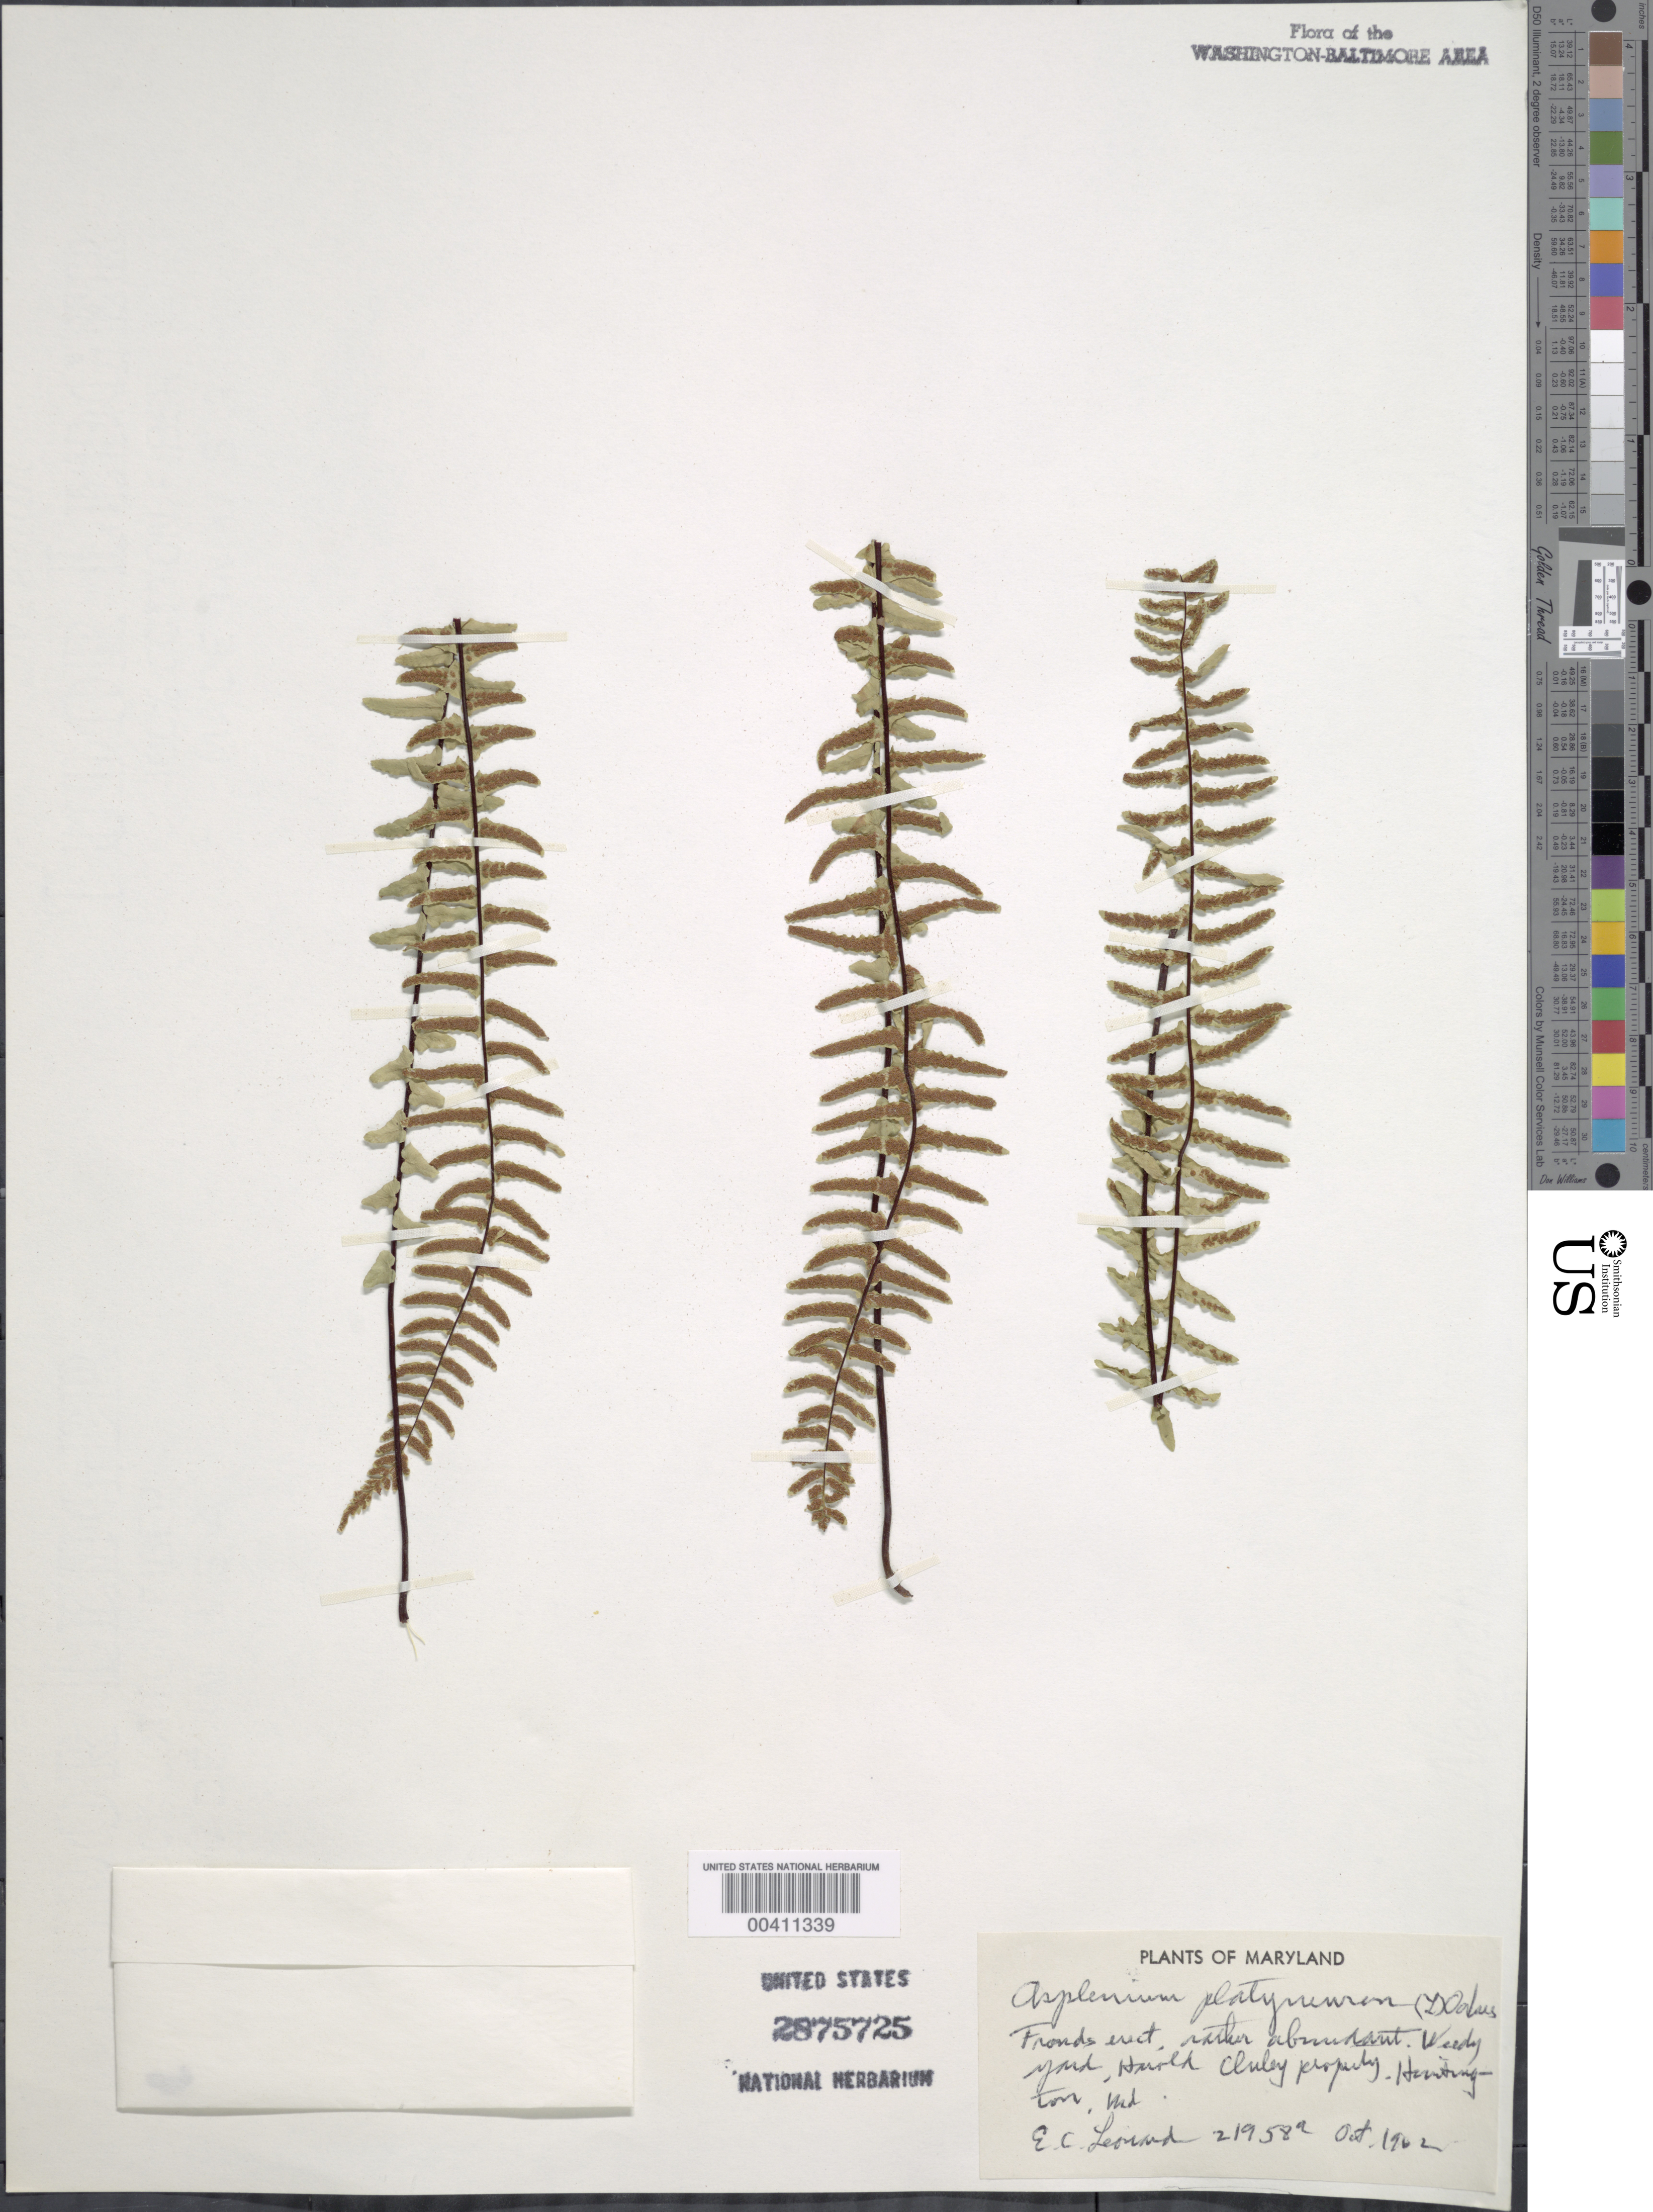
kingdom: Plantae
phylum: Tracheophyta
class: Polypodiopsida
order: Polypodiales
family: Aspleniaceae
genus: Asplenium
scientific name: Asplenium platyneuron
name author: (L.) Britton, Stearns & Poggenb.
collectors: E. C. Leonard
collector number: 21958A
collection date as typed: Oct 1962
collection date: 1962-10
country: United States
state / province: Maryland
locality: Huntington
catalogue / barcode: US 2875725